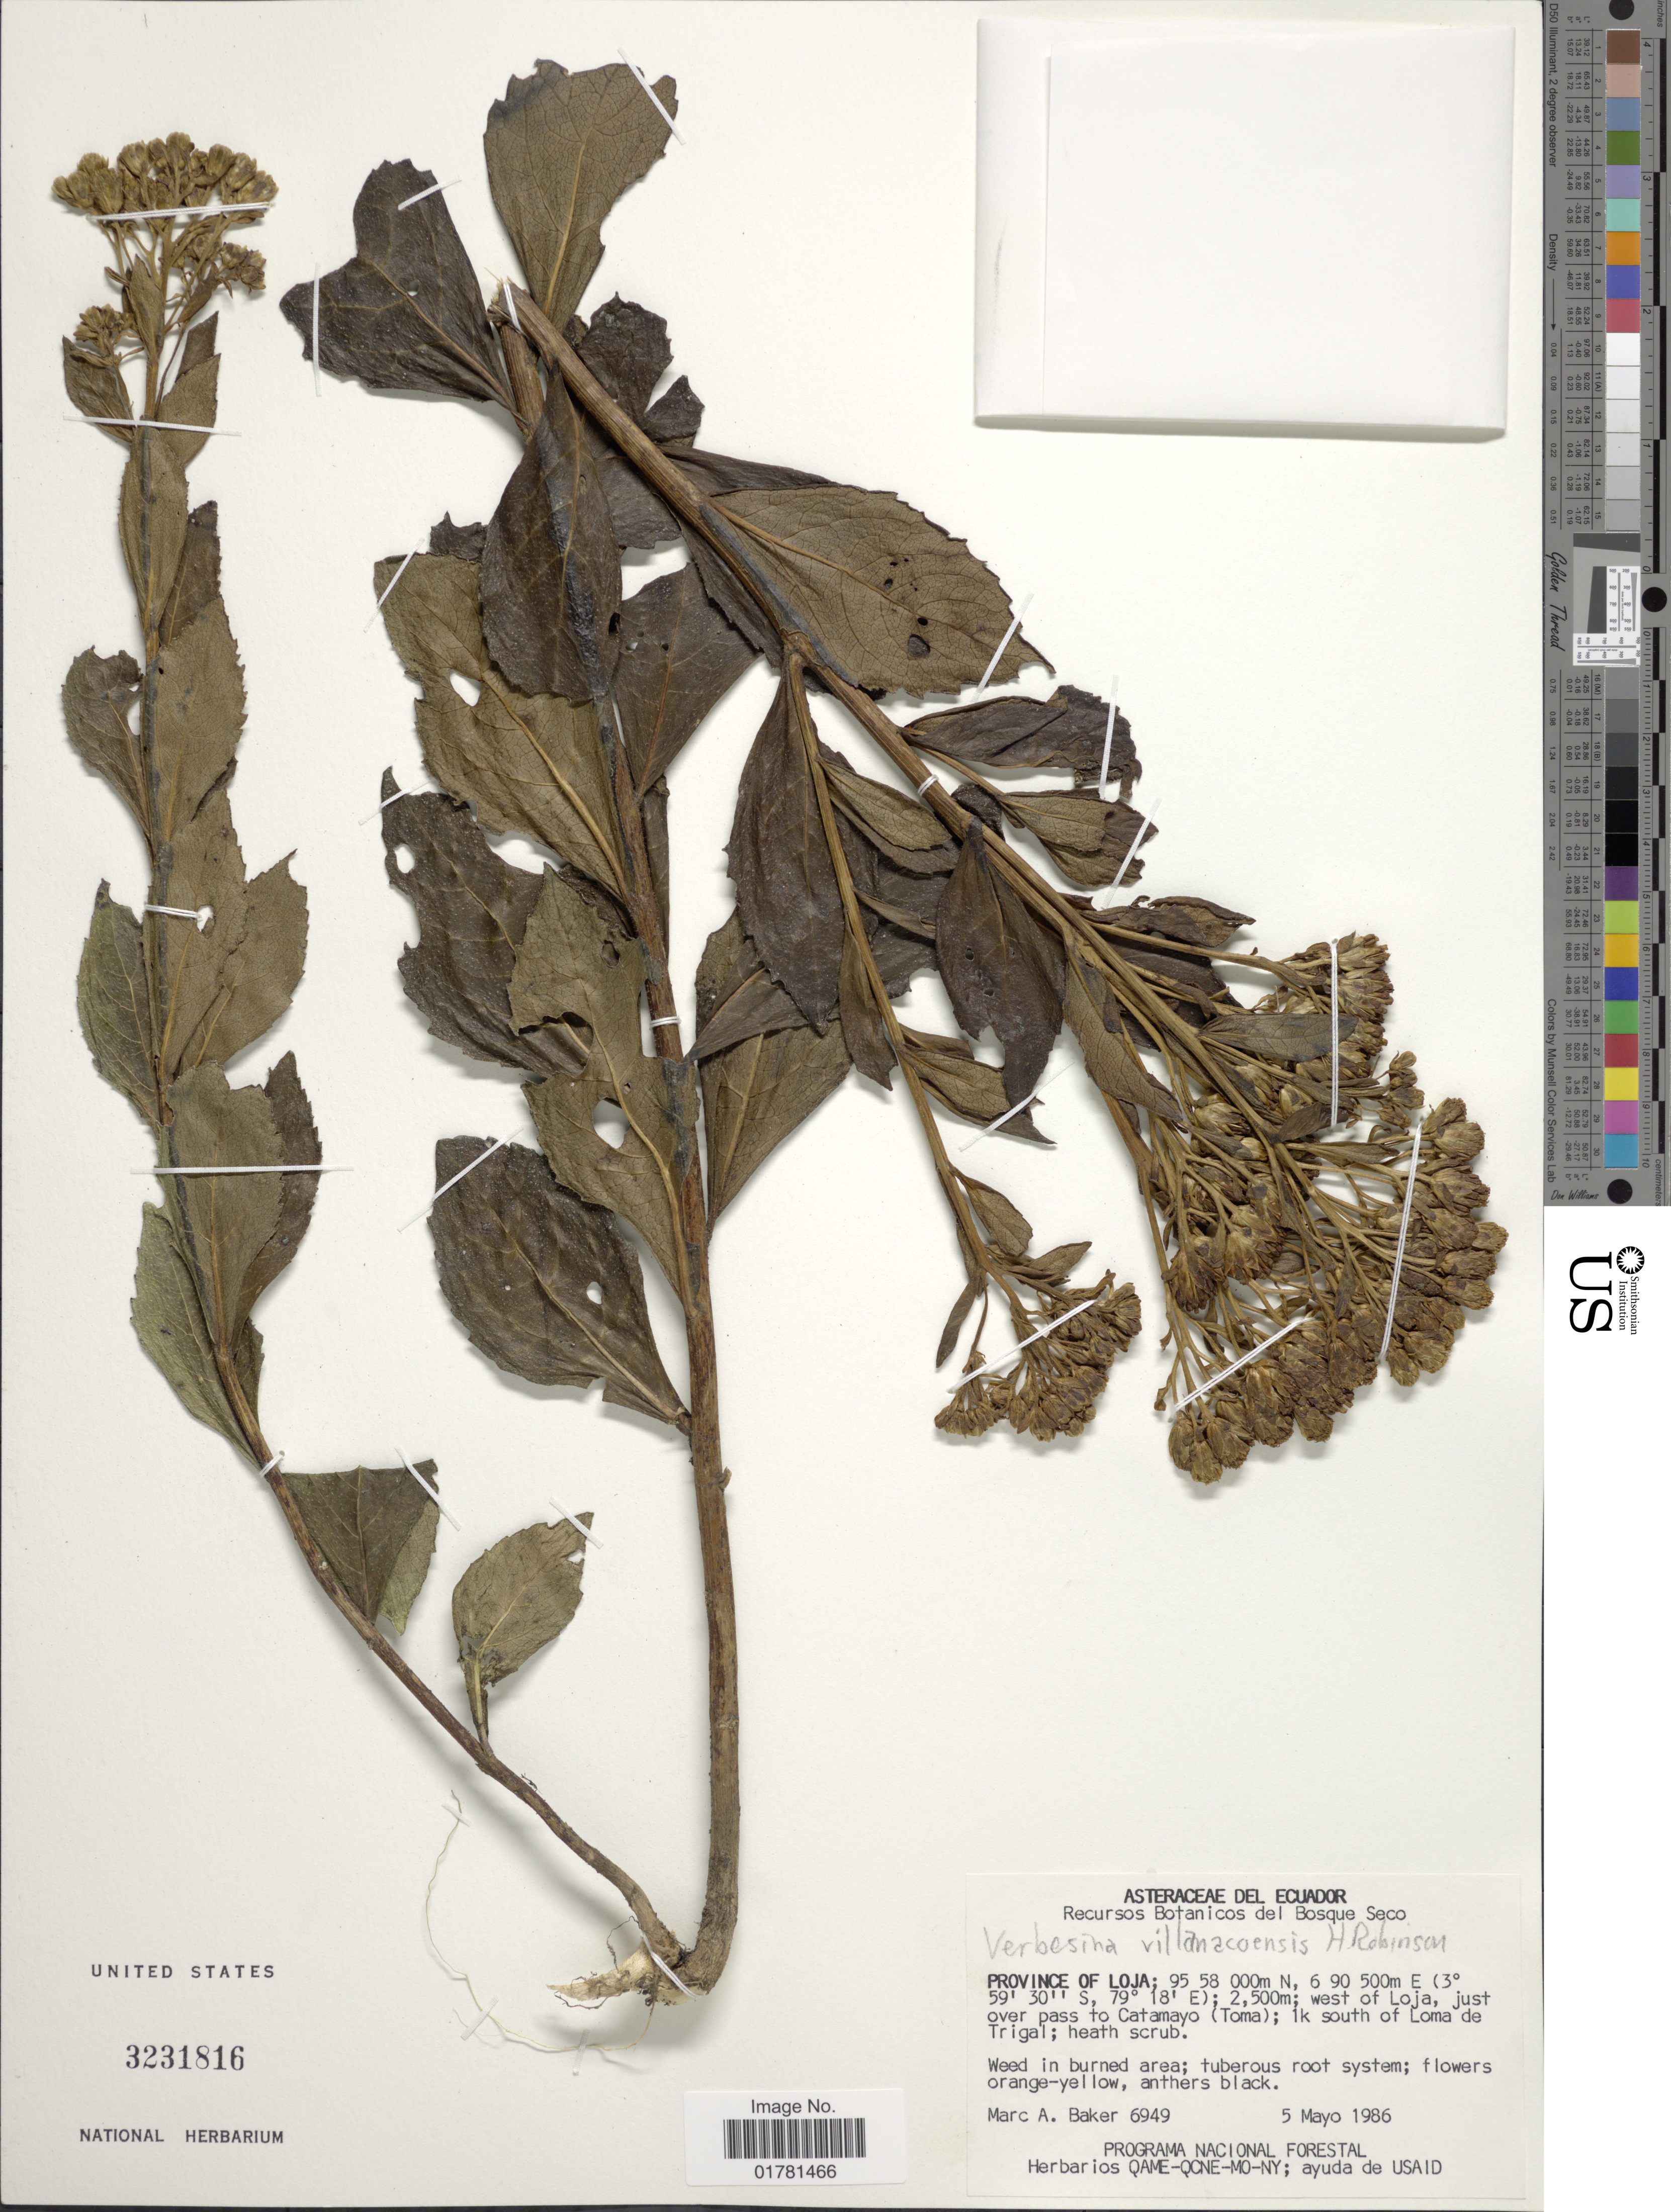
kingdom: Plantae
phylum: Tracheophyta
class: Magnoliopsida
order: Asterales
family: Asteraceae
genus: Verbesina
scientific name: Verbesina villonacoensis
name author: H. Rob.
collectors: M. A. Baker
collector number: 6949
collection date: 1986-05-05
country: Ecuador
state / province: Loja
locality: West of Loja, just over the pass to Catamayo (Toma); 1k south of Loma de Trigal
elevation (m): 500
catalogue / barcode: US 3231816